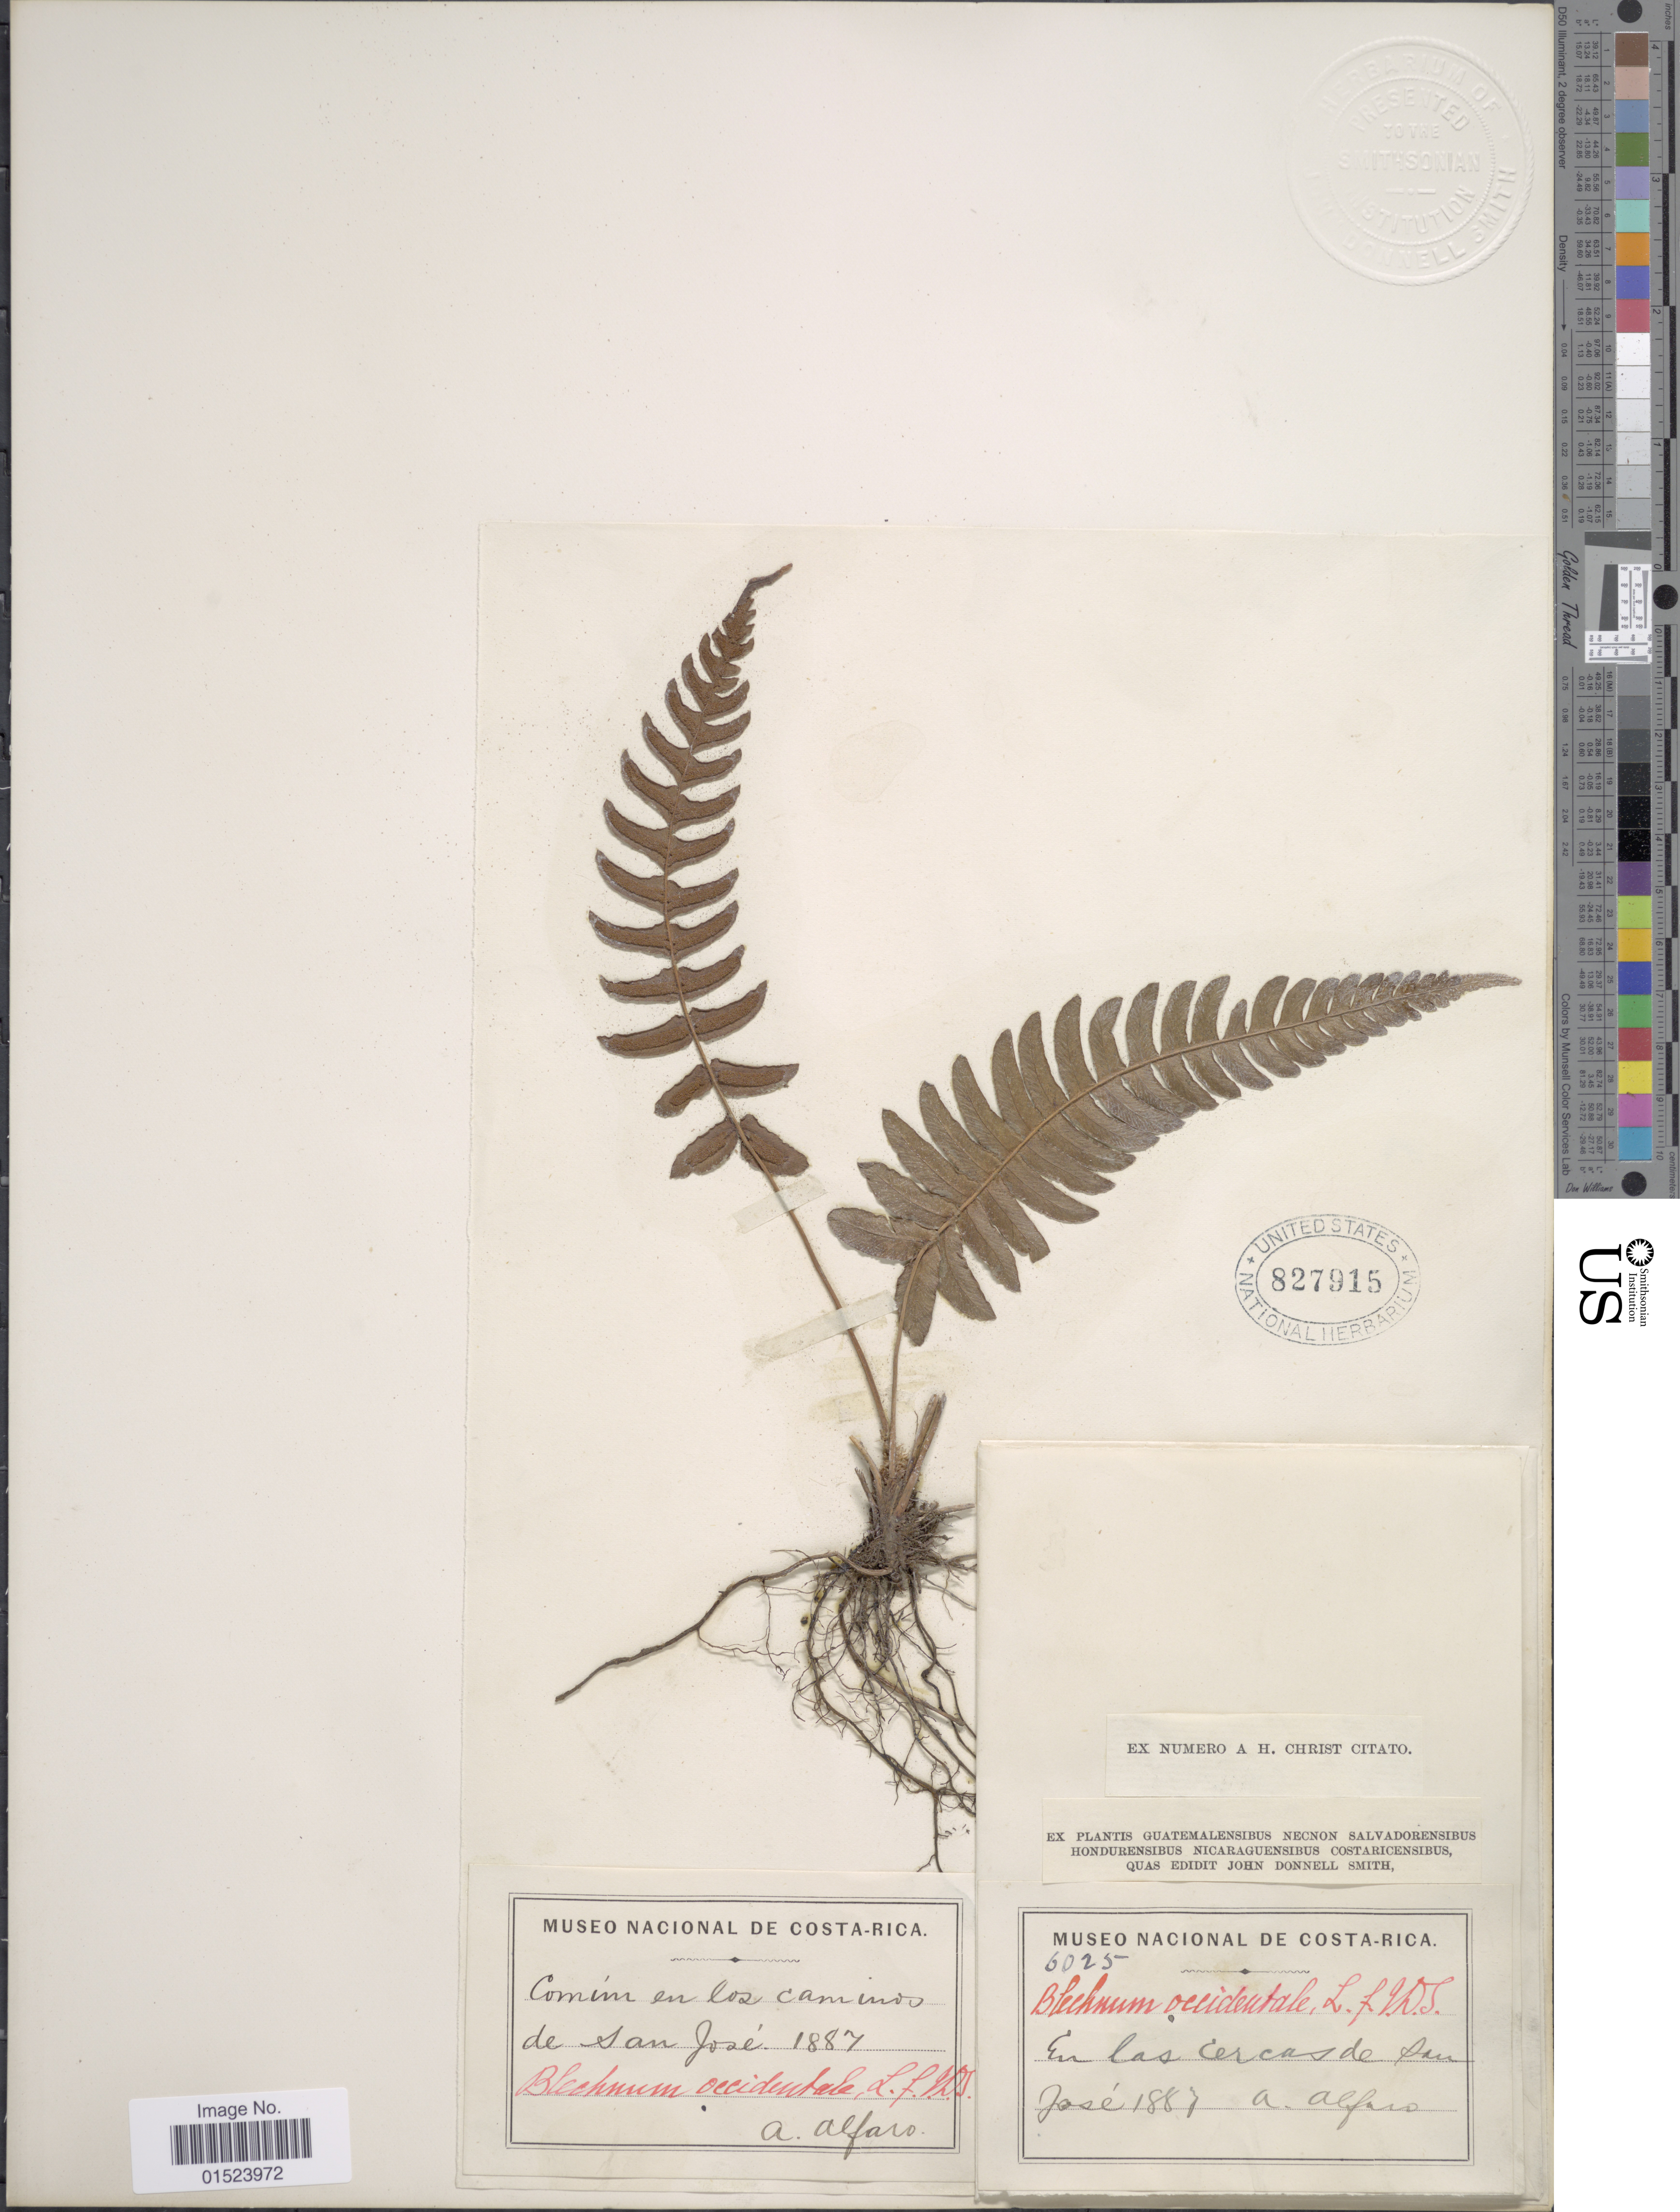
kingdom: Plantae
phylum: Tracheophyta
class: Polypodiopsida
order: Polypodiales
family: Blechnaceae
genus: Blechnum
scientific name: Blechnum glandulosum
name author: Link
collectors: A. Alfaro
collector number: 6025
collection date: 1887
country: Costa Rica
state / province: San José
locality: Comini en los caminos de San José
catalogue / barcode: US 827915